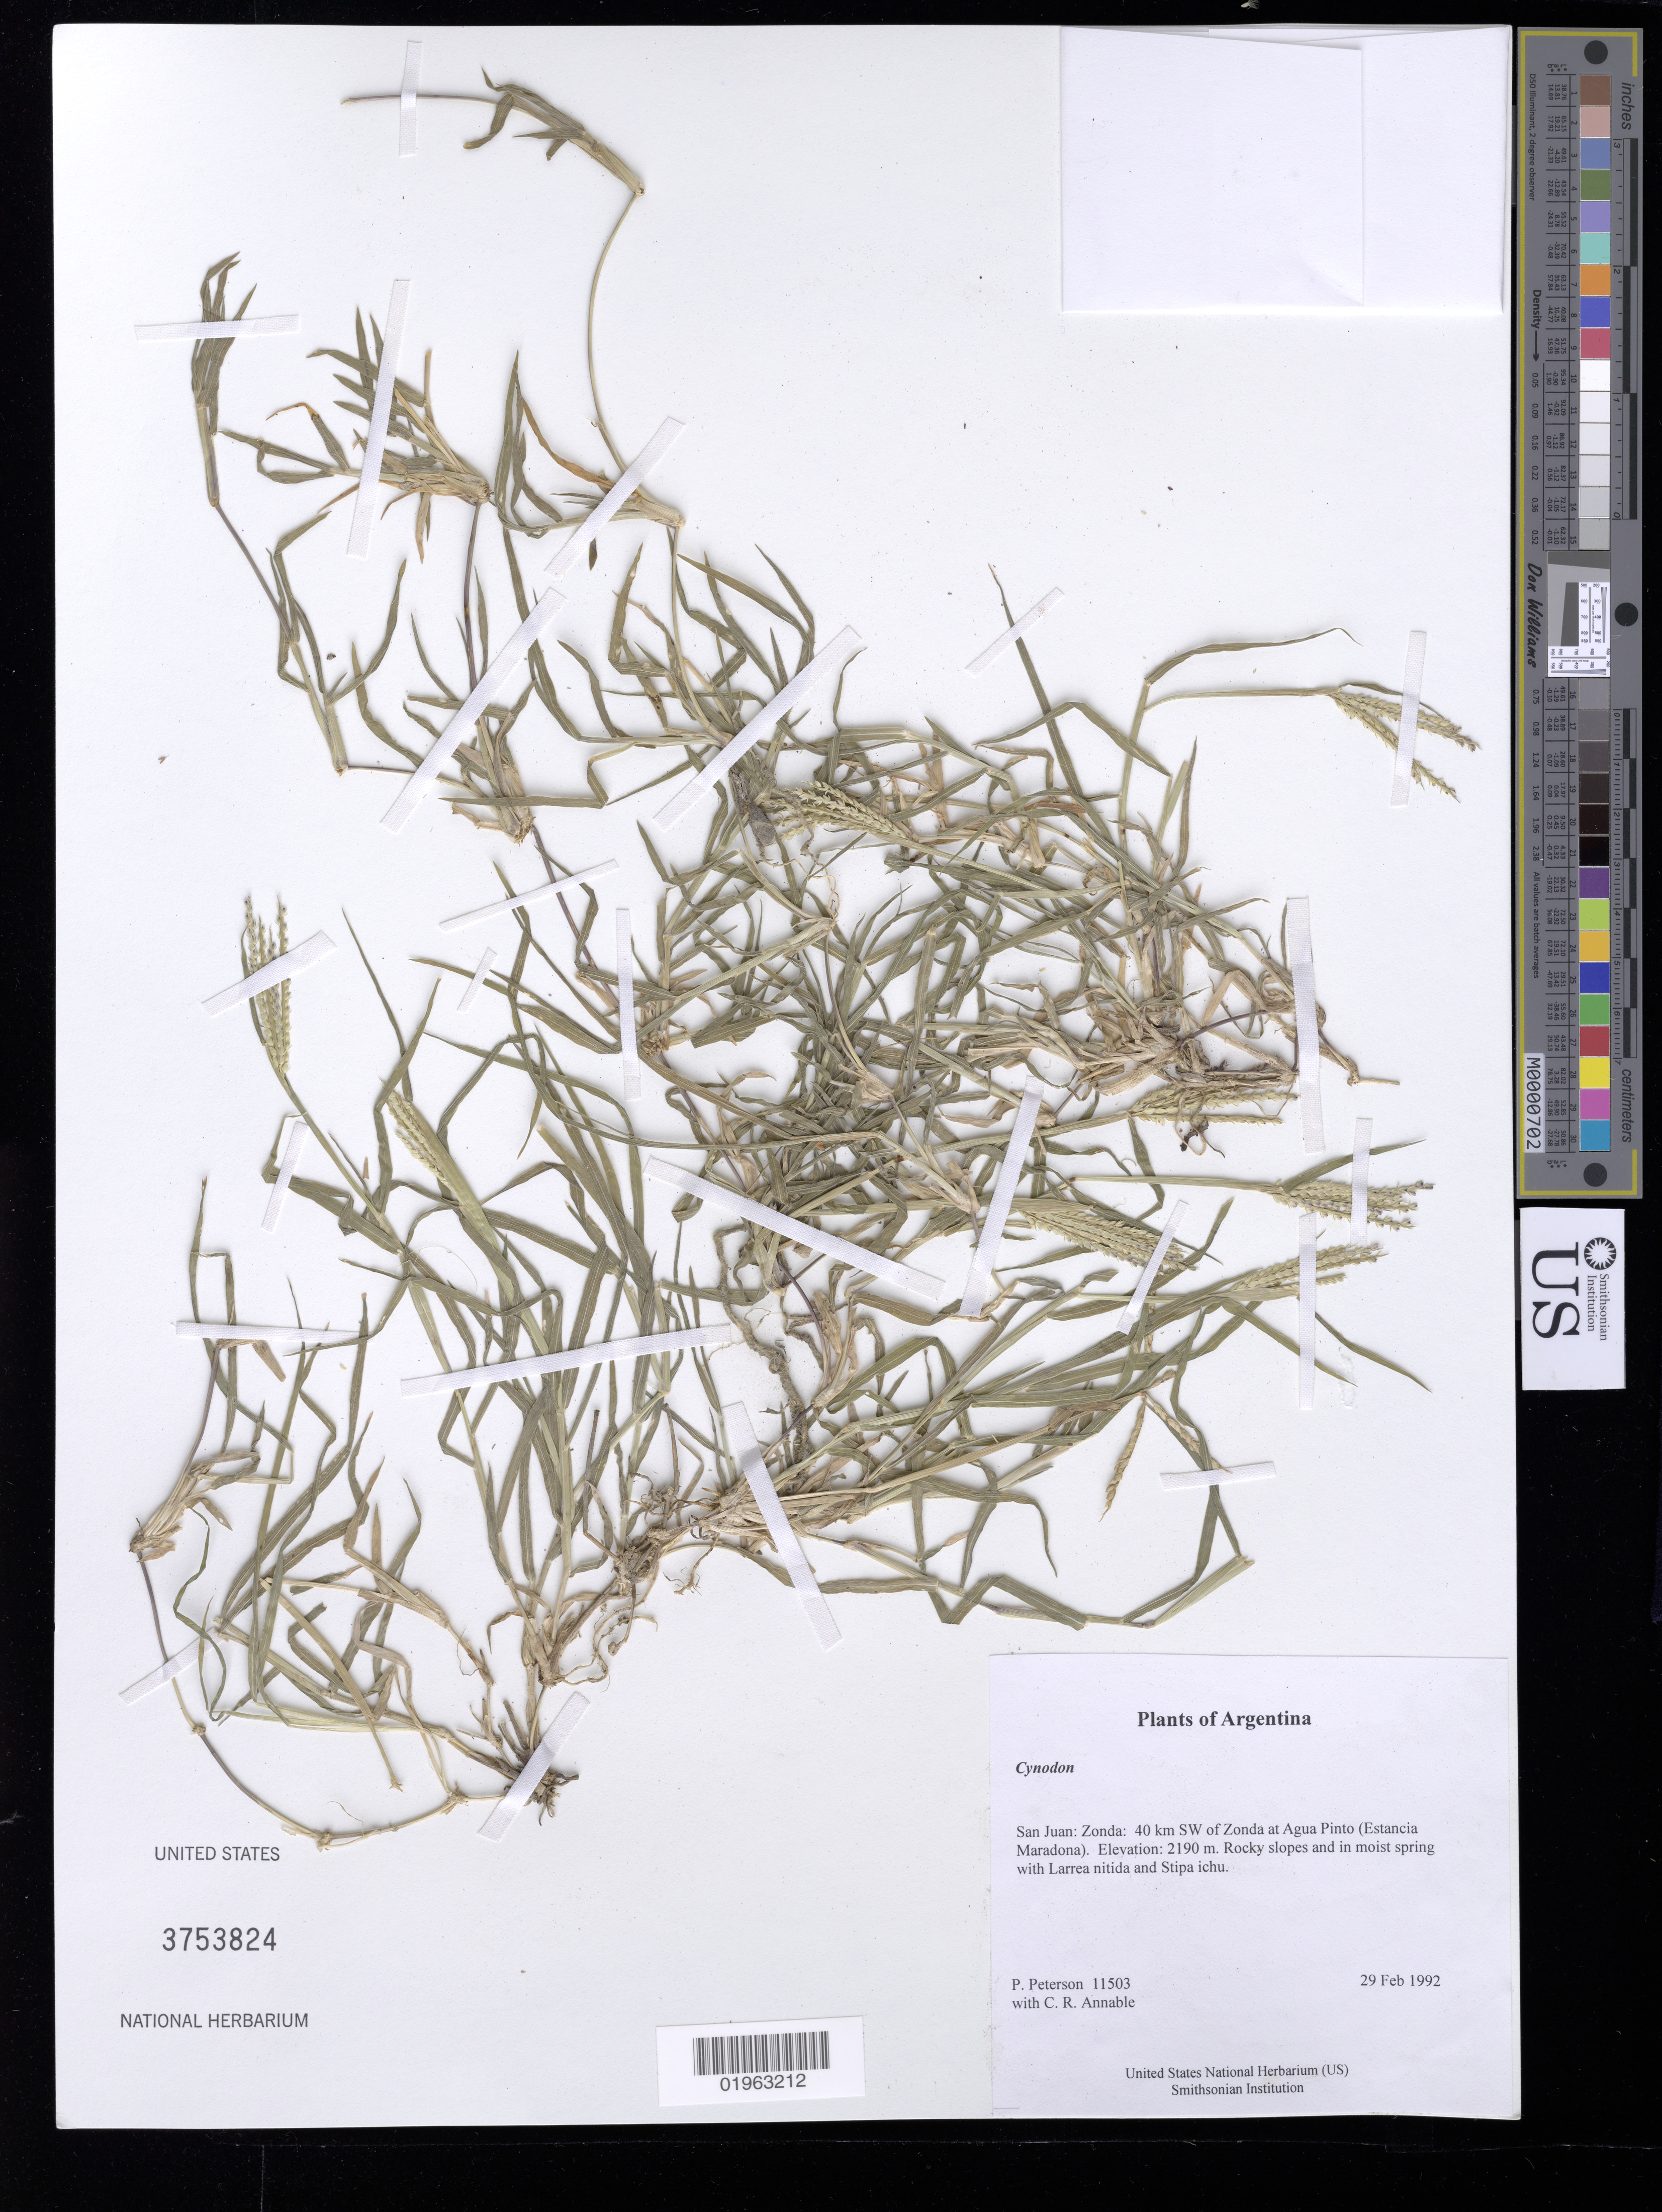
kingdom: Plantae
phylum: Tracheophyta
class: Liliopsida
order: Poales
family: Poaceae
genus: Cynodon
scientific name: Cynodon sp.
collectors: P. M. Peterson & C. R. Annable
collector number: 11503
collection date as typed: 29 Feb 1992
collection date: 1992-02-29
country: Argentina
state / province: San Juan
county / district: Zonda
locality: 40 km SW of Zonda at Agua Pinto (Estancia Maradona).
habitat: Rocky slopes and in moist spring with Larrea nitida and Stipa ichu.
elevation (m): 2190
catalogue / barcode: US 3753824